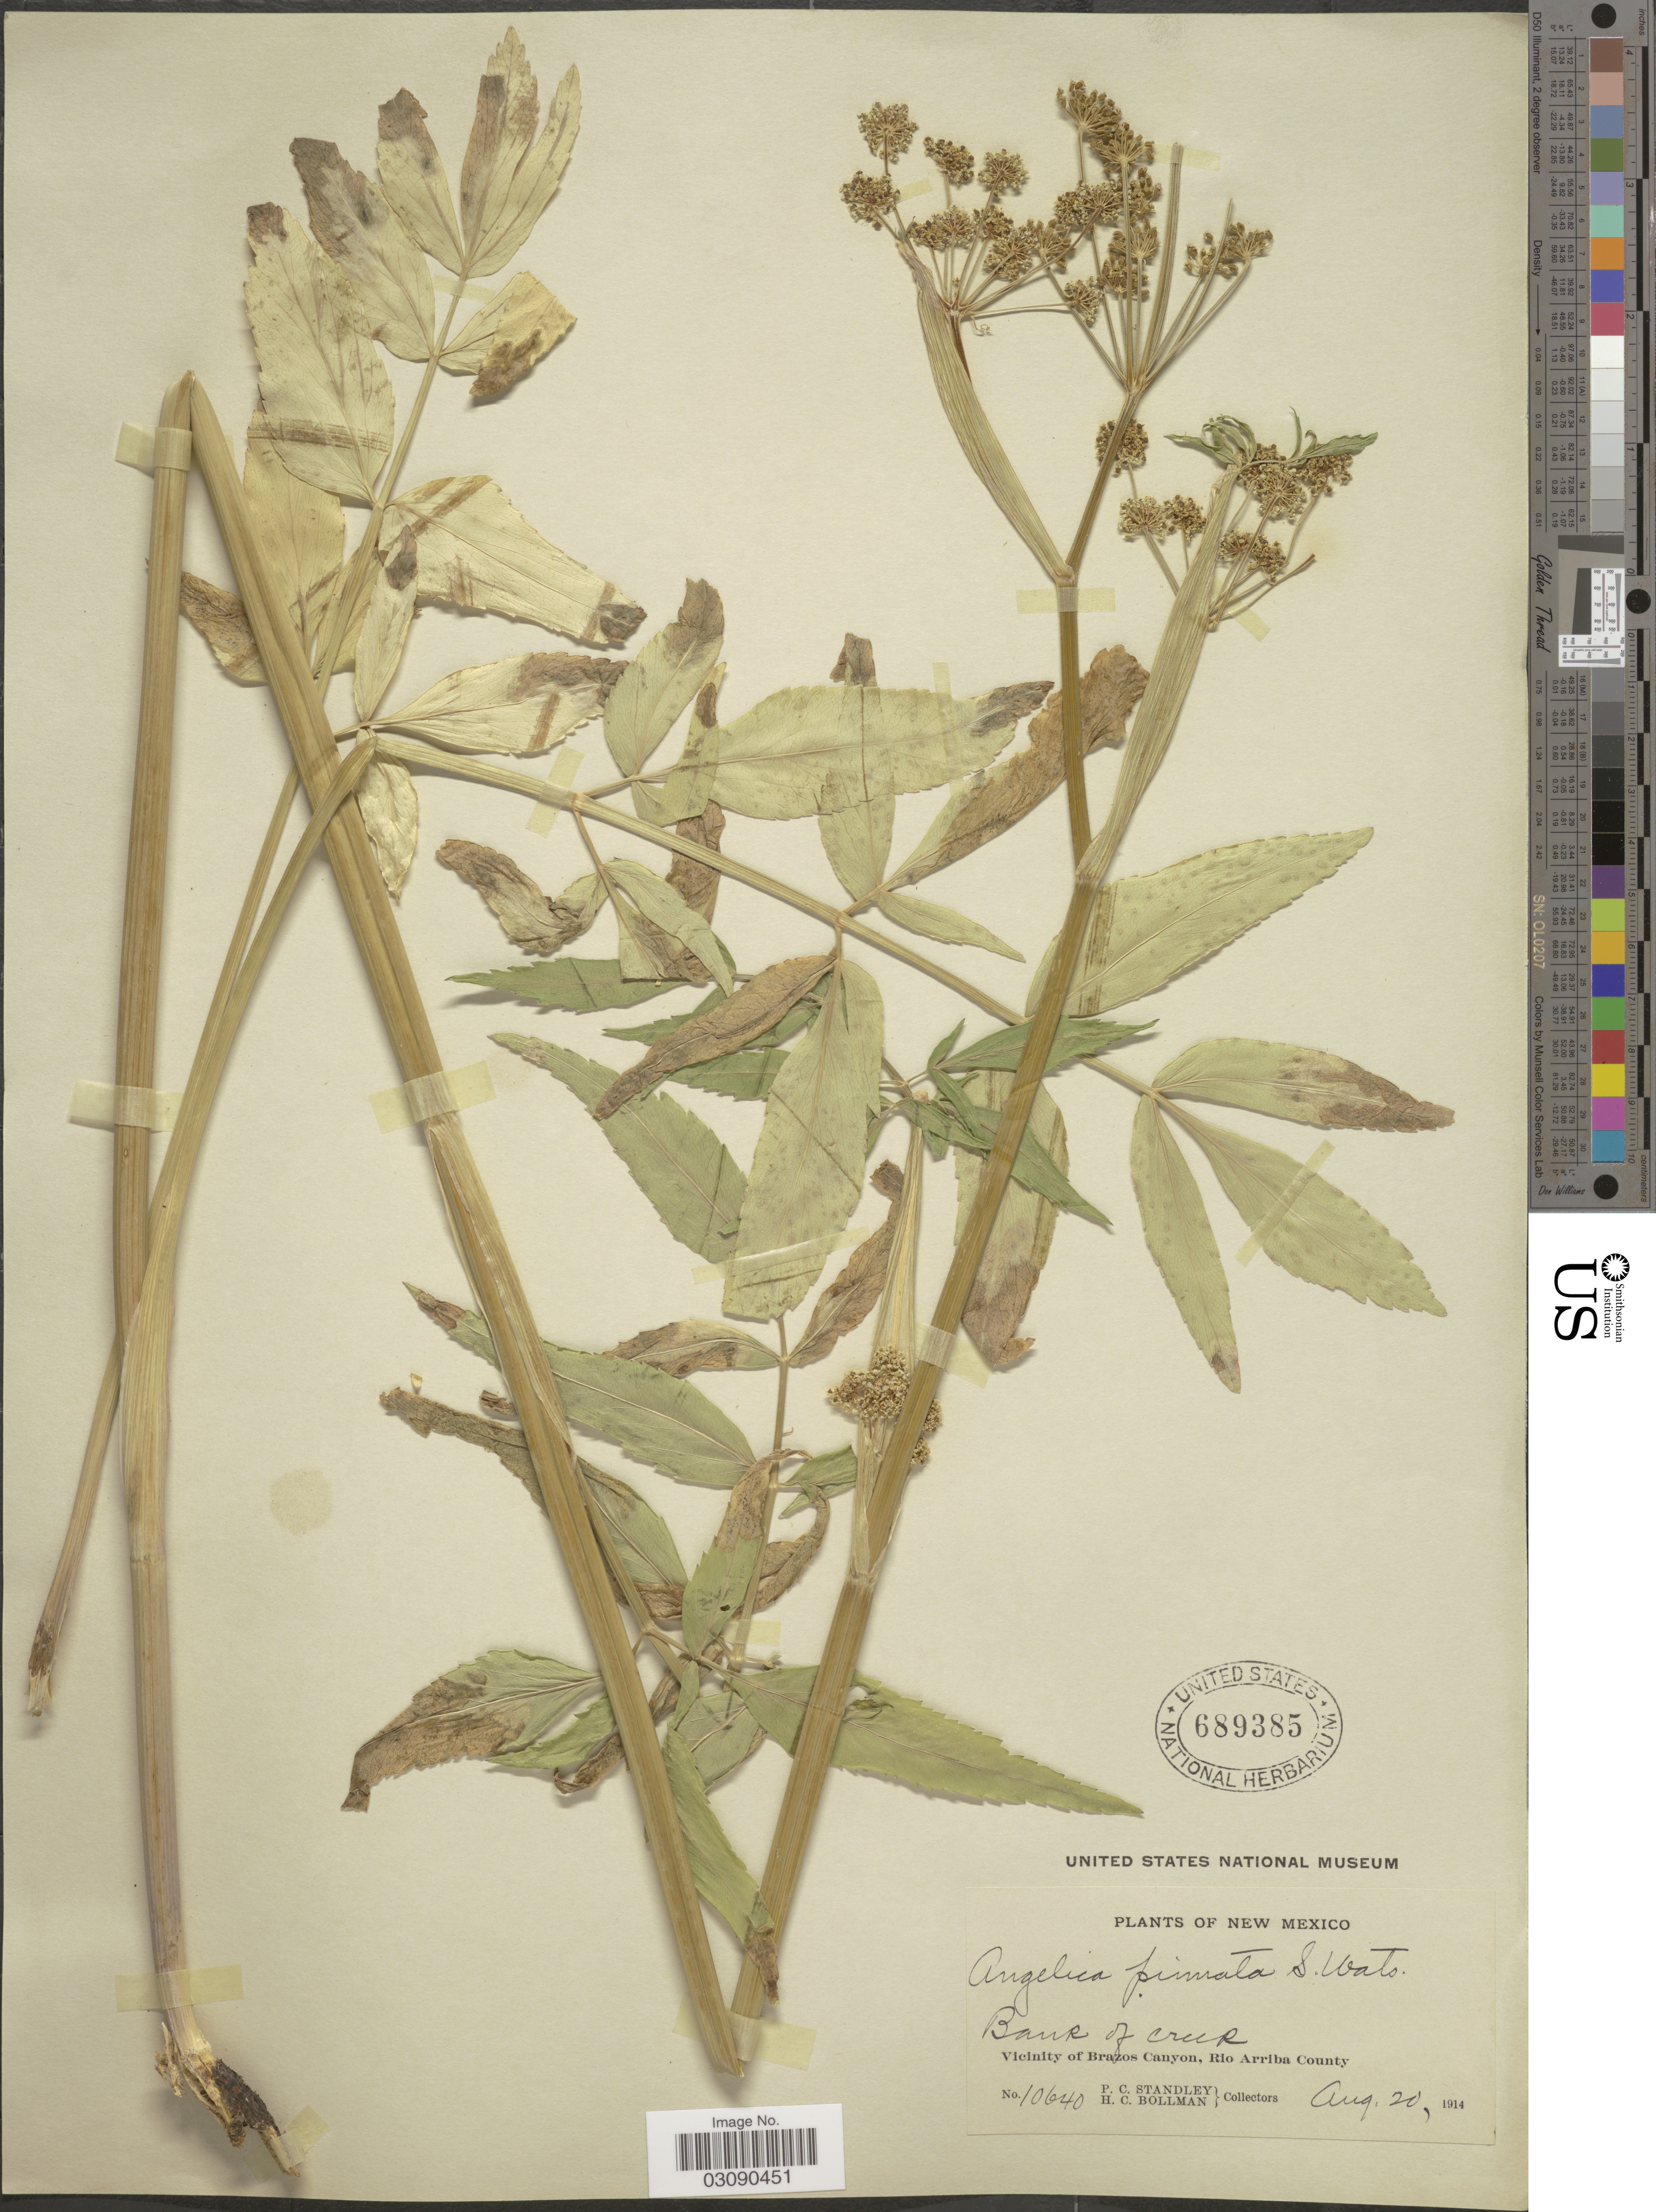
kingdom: Plantae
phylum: Tracheophyta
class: Magnoliopsida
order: Apiales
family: Apiaceae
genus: Angelica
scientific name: Angelica pinnata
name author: S. Watson in C. King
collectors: P. C. Standley & H. C. Bollman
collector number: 10640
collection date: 1914-08-20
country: United States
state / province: New Mexico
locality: Bank of creek, Vicinity of Brazos Canyon, Rio Arriba County.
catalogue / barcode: US 689385